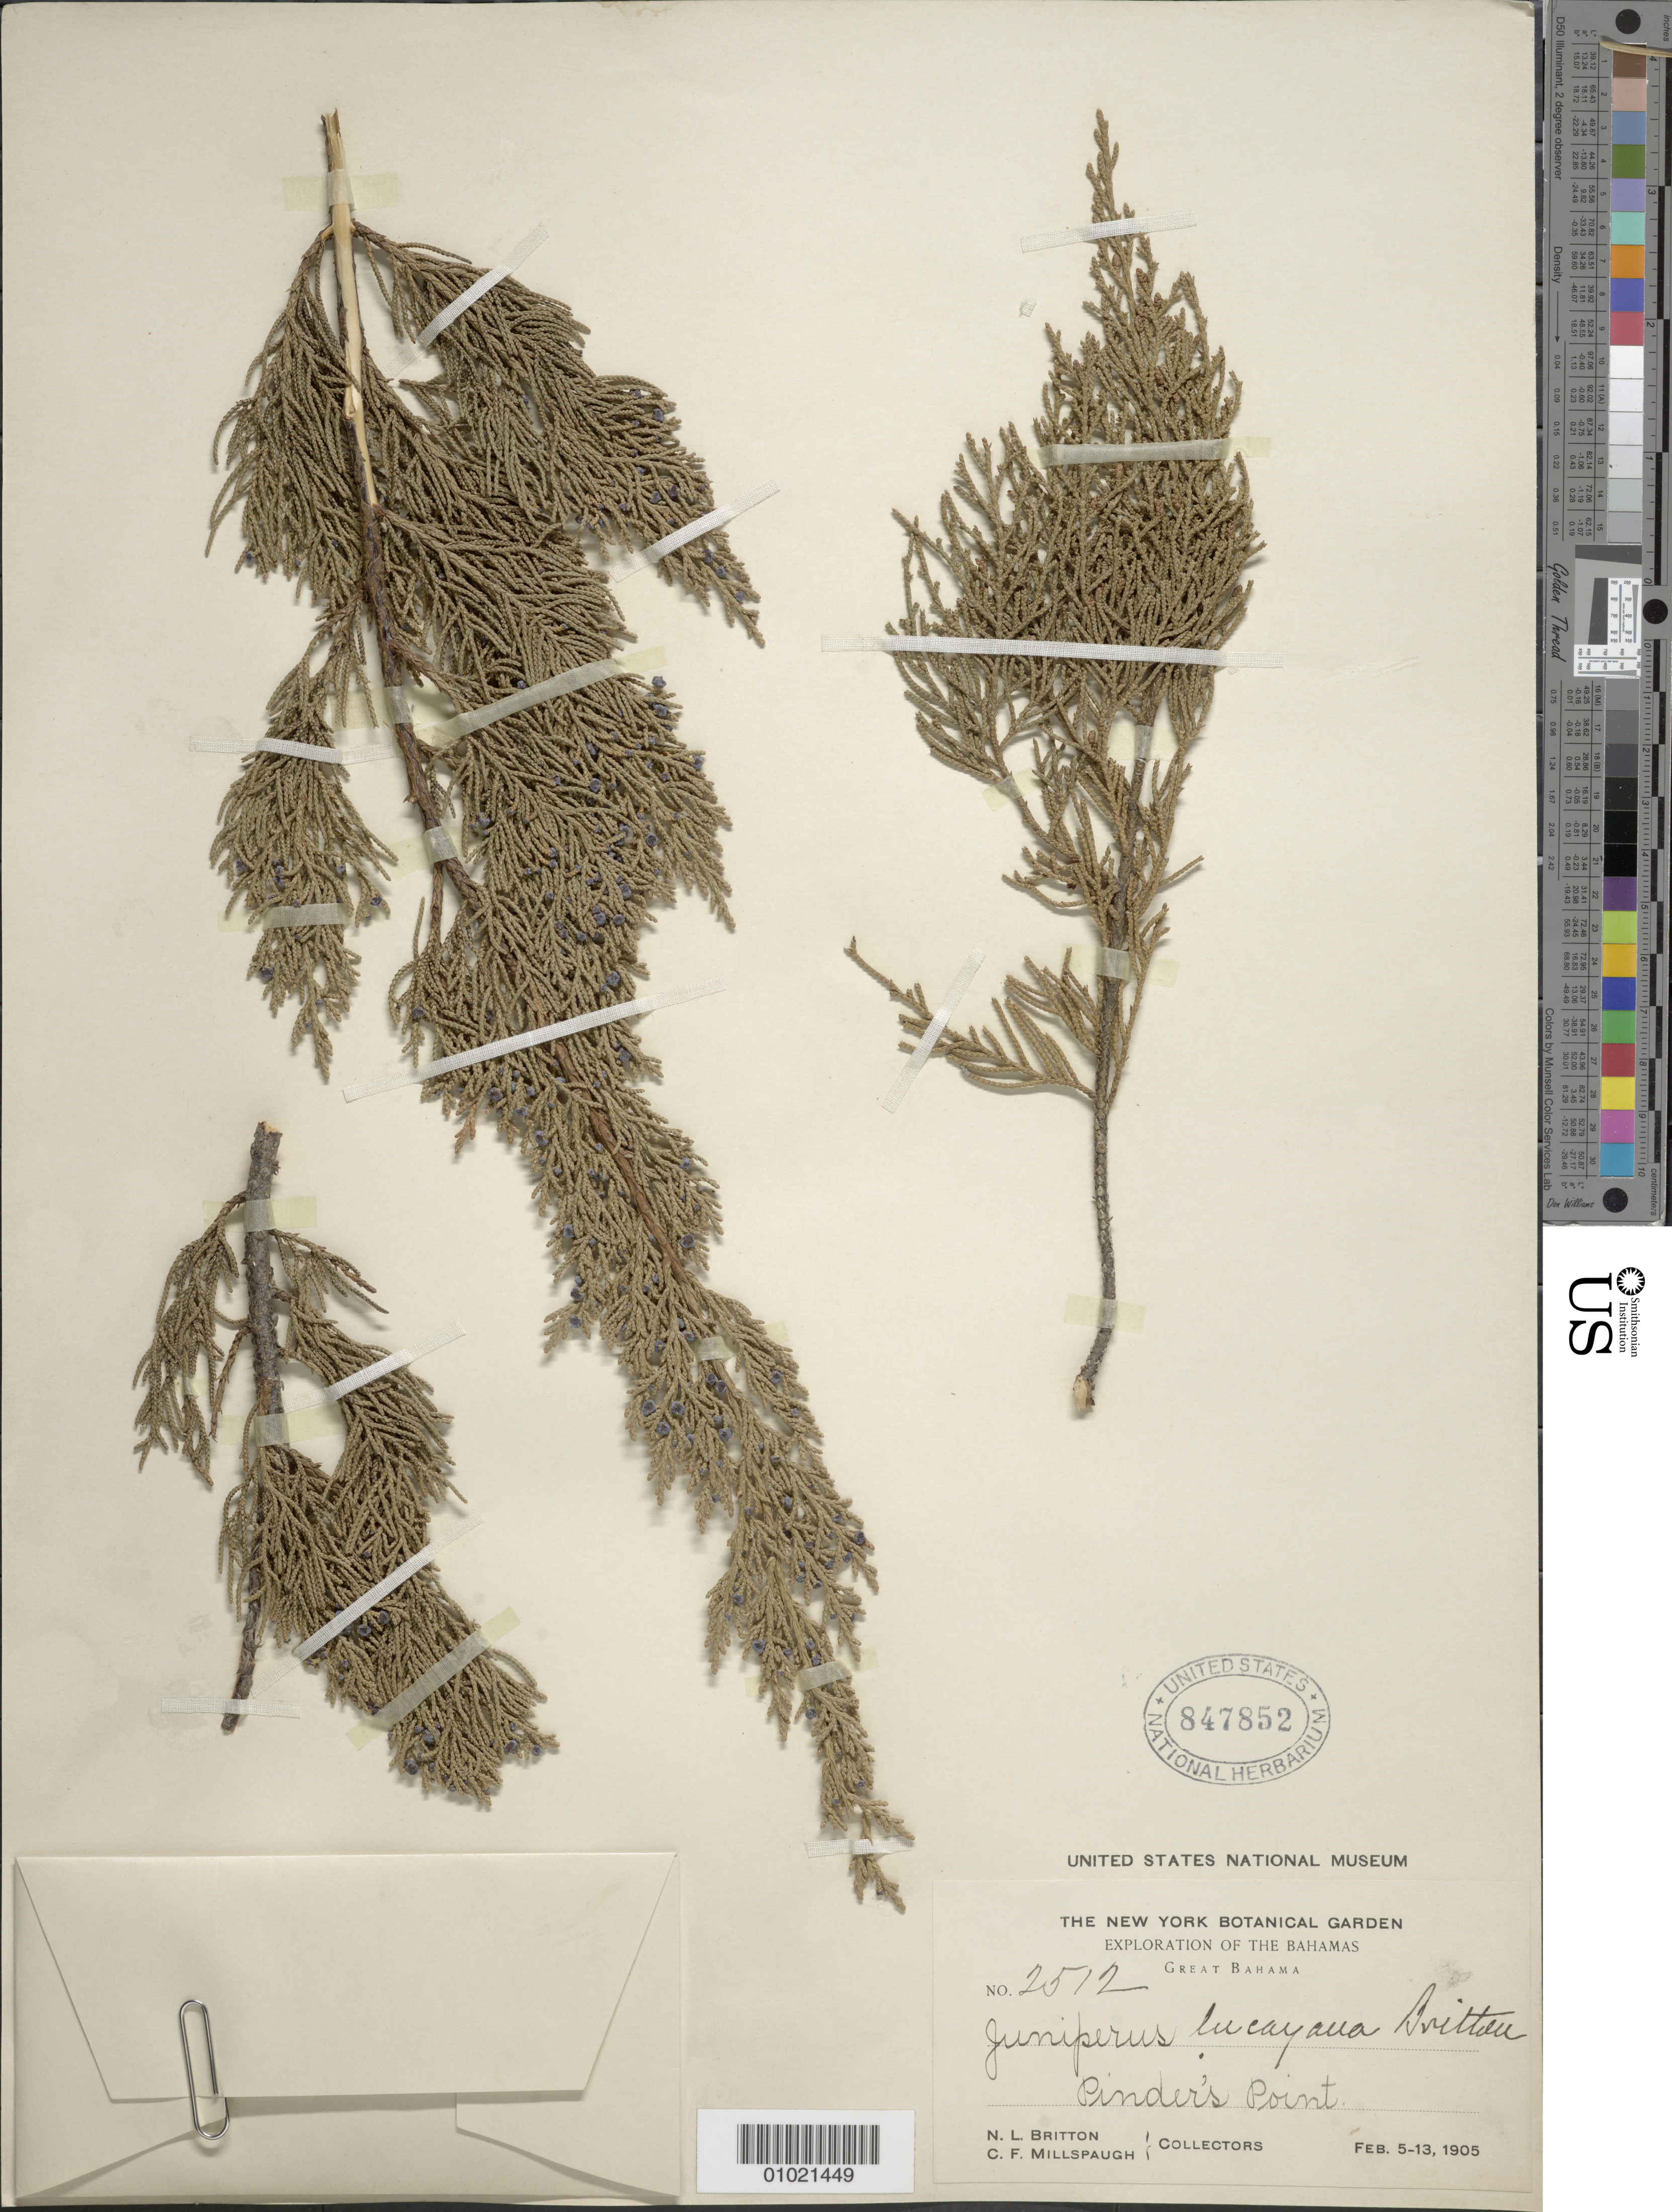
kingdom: Plantae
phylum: Tracheophyta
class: Pinopsida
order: Pinales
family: Cupressaceae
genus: Juniperus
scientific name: Juniperus lucayana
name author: Britton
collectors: N. Britton & C. F. Millspaugh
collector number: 2512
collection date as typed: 05 Feb 1905 to 13 Feb 1905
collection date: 1905-02-05/1905-02-13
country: Bahamas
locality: Pinder's Point.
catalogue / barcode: US 847852